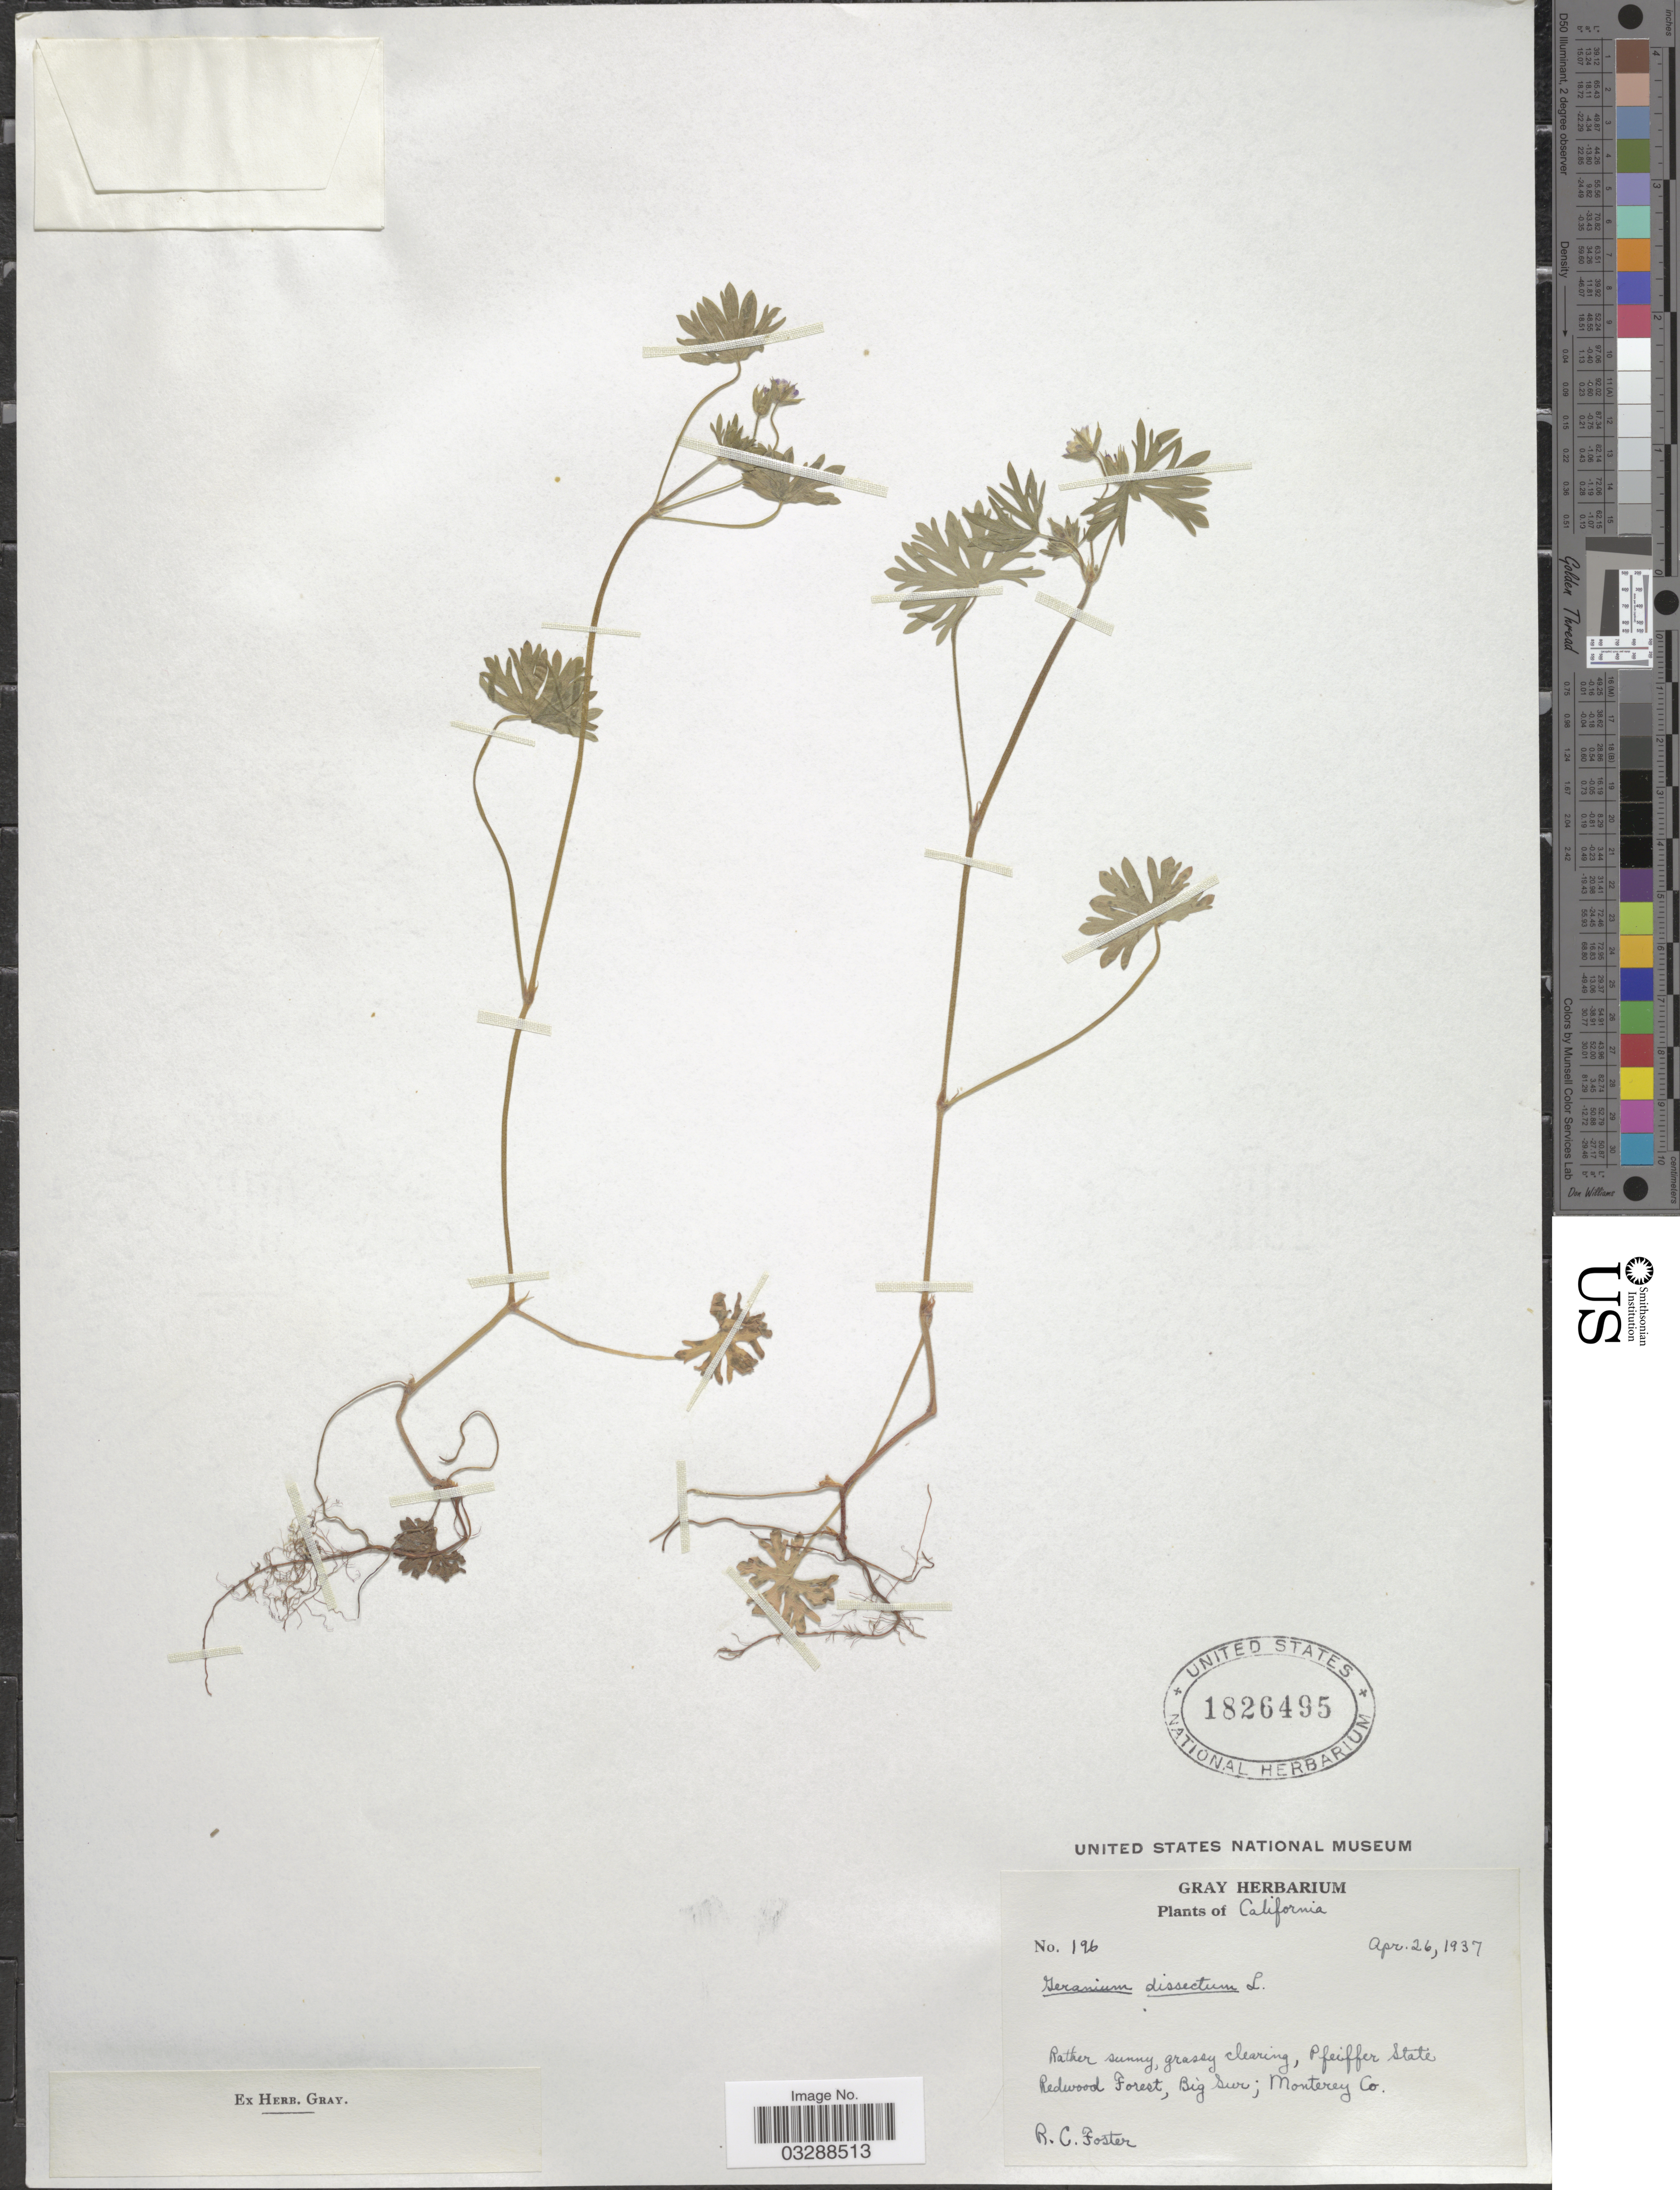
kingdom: Plantae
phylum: Tracheophyta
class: Magnoliopsida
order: Geraniales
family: Geraniaceae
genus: Geranium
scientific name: Geranium dissectum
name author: L.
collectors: R. C. Foster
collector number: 196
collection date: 1937-04-26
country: United States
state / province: California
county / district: Monterey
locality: Pfeiffer State Redwood Forest, Big Sur; Monterey Co.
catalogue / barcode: US 1826495